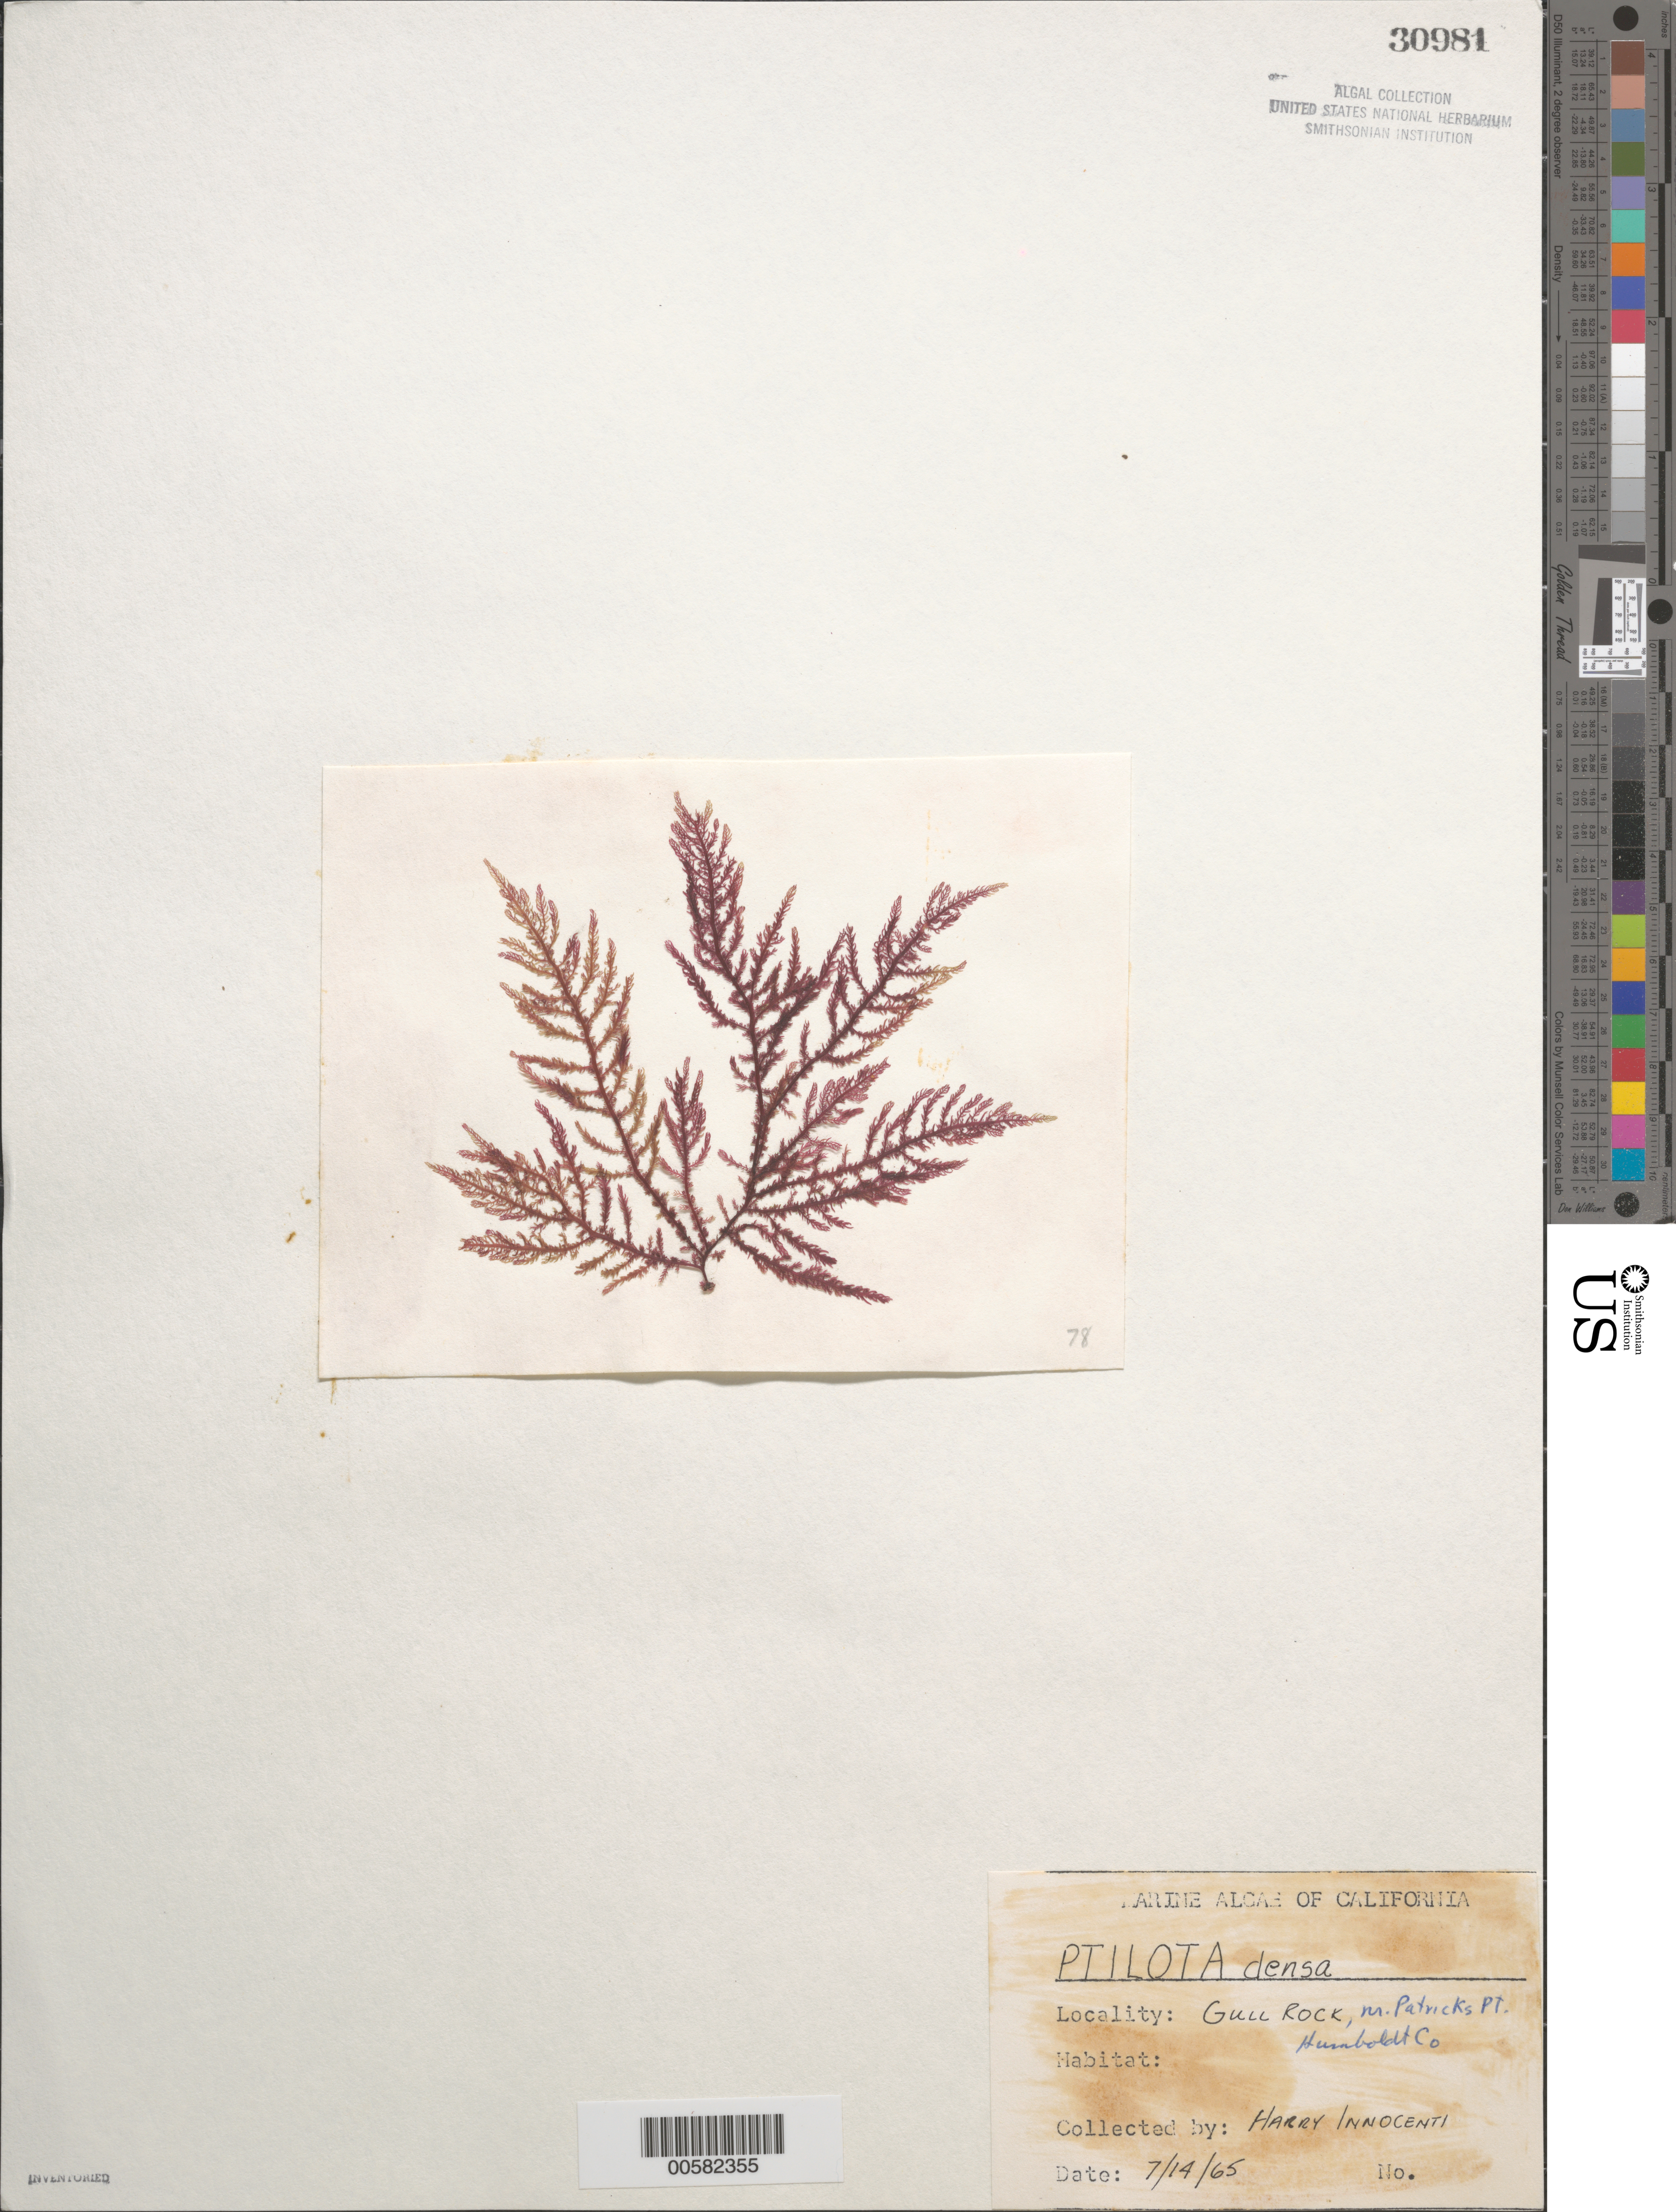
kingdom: Plantae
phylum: Rhodophyta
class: Florideophyceae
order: Ceramiales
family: Wrangeliaceae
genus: Ptilota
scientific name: Ptilota densa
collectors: H. Innocenti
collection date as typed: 14 Jul 1965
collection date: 1965-07-14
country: United States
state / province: California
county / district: Humboldt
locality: Gull Rock, near Patrick's Point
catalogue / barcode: US 30981